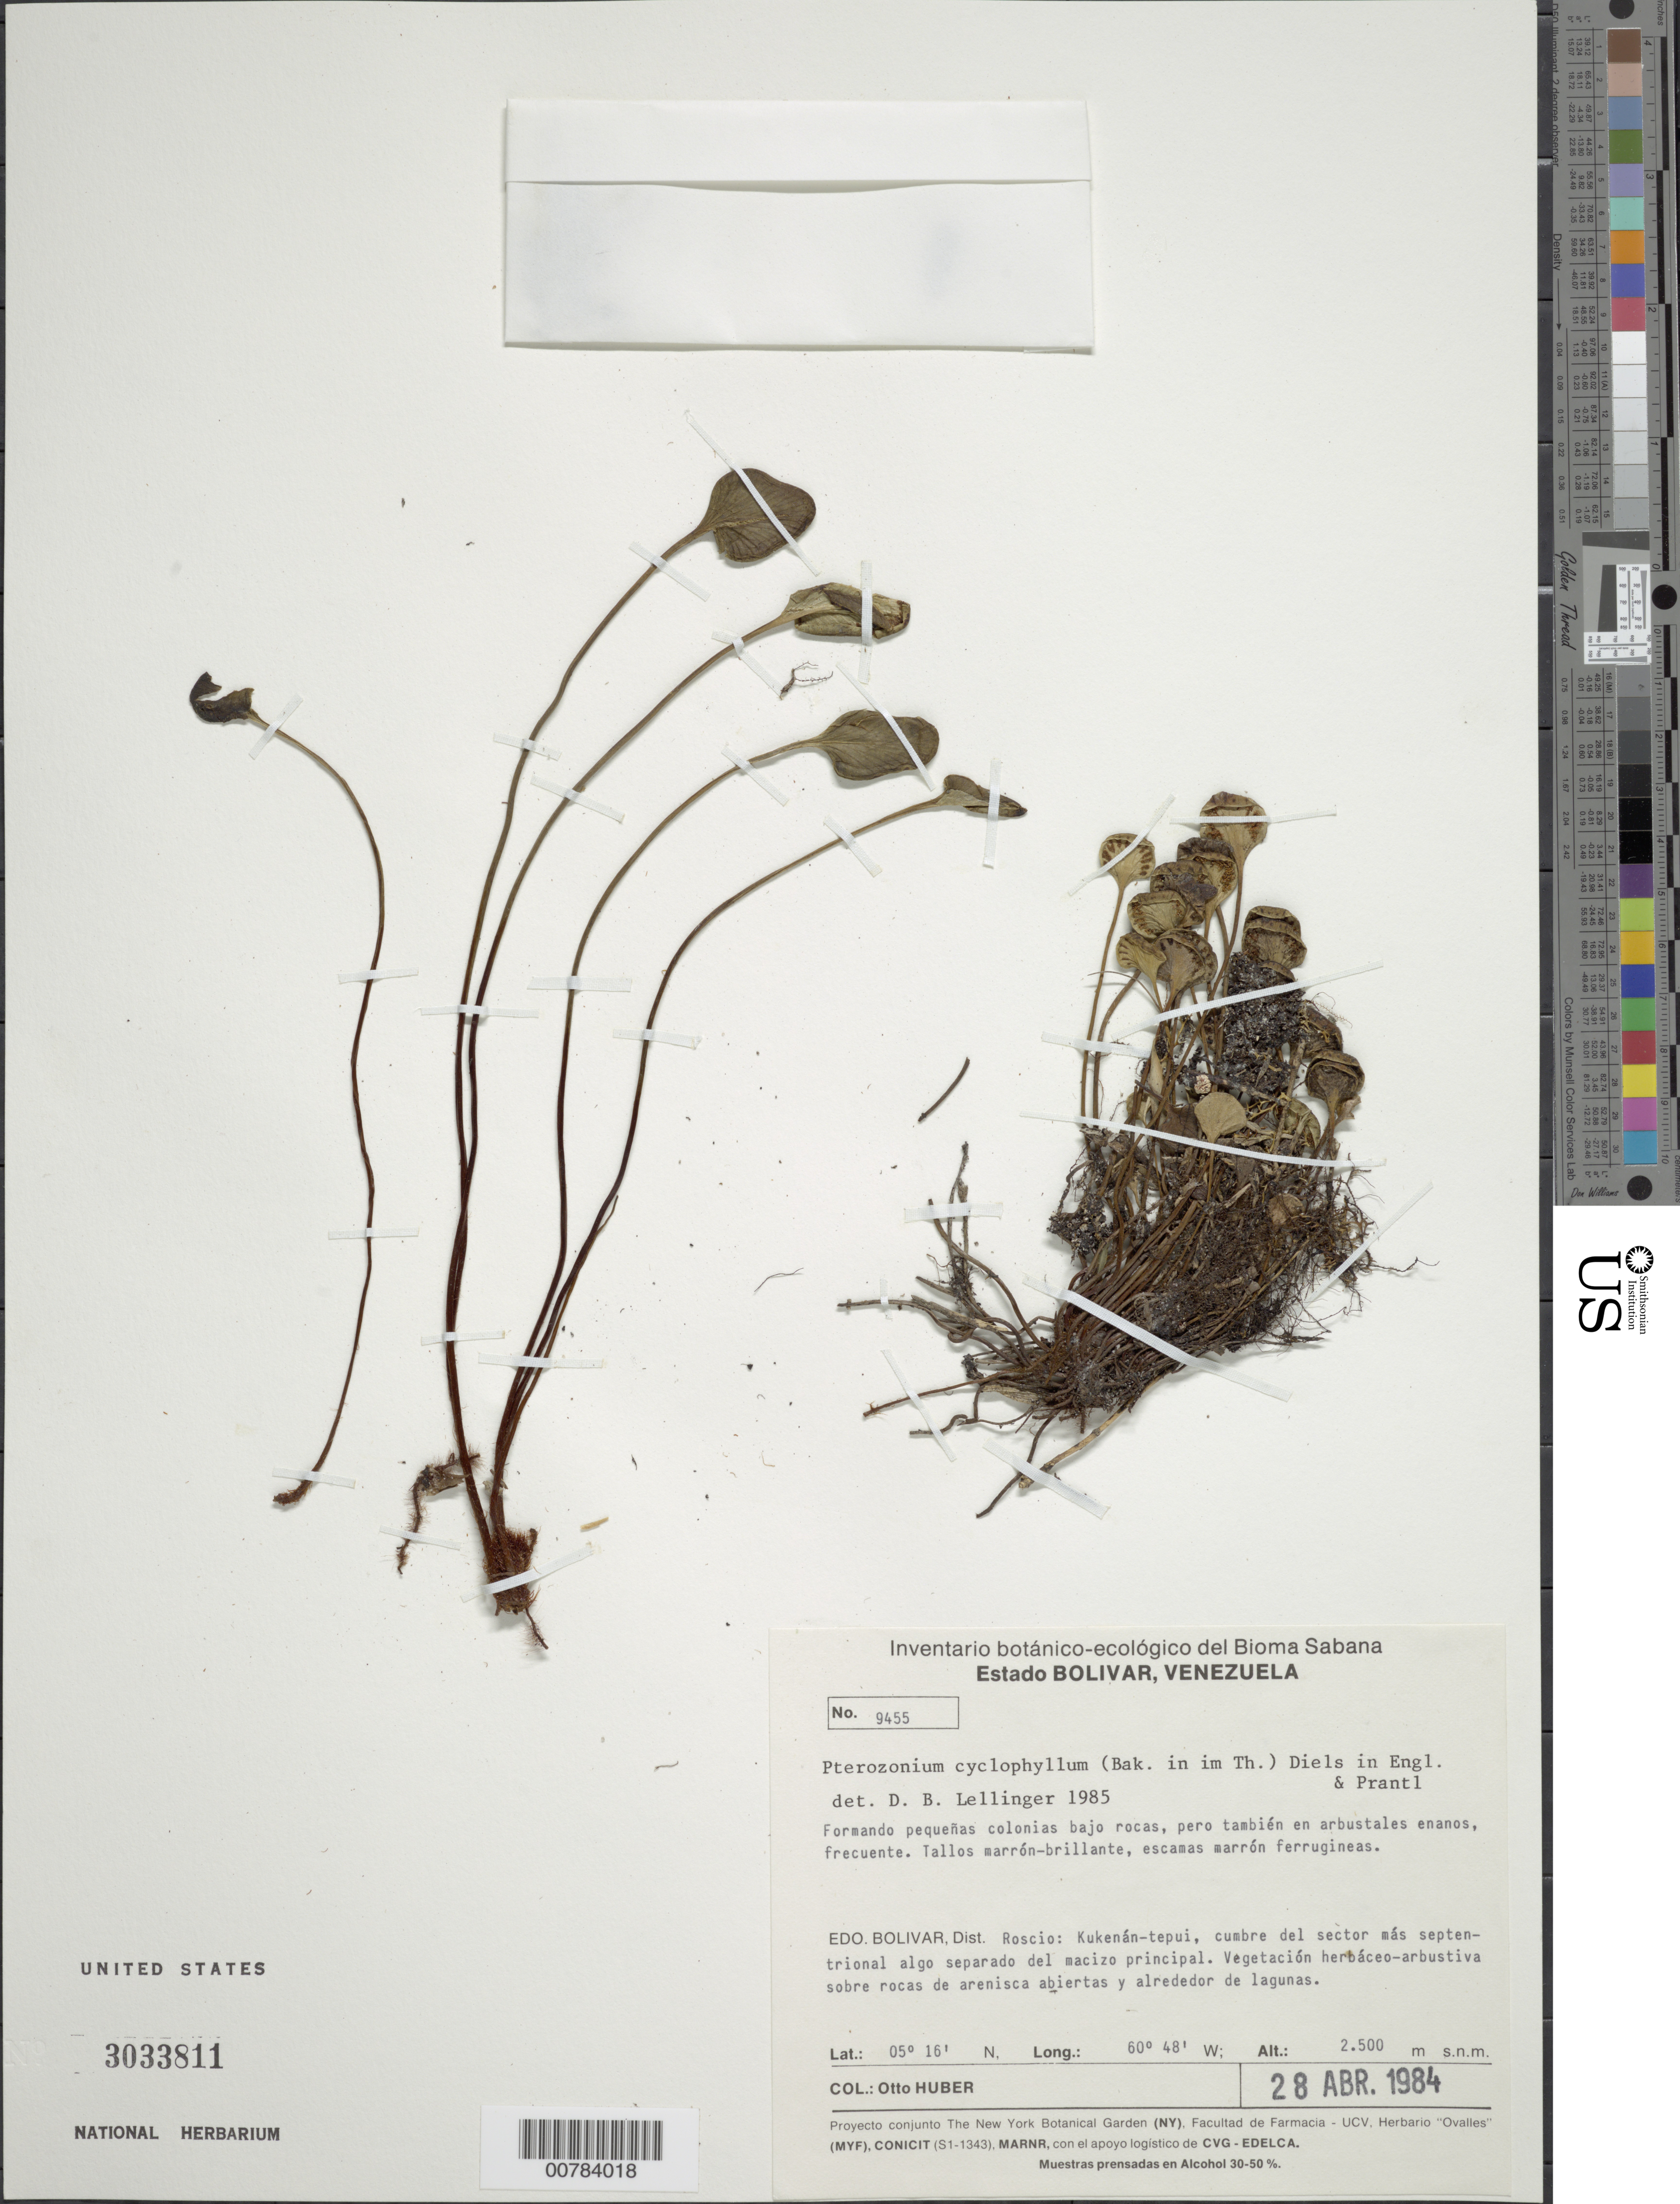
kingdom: Plantae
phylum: Tracheophyta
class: Polypodiopsida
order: Polypodiales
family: Pteridaceae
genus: Pterozonium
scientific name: Pterozonium cyclophyllum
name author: (Baker) Diels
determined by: Lellinger, David B., (BOT), Smithsonian Institution - National Museum of Natural History (UNITED STATES)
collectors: O. Huber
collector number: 9455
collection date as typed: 28-Apr-84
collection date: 1984-04-28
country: Venezuela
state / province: Bolívar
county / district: Roscio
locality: Kukenán-tepuí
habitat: Cumbre del sector mas septentrional algo separado del macizo principal.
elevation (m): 2500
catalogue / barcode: US 3033811